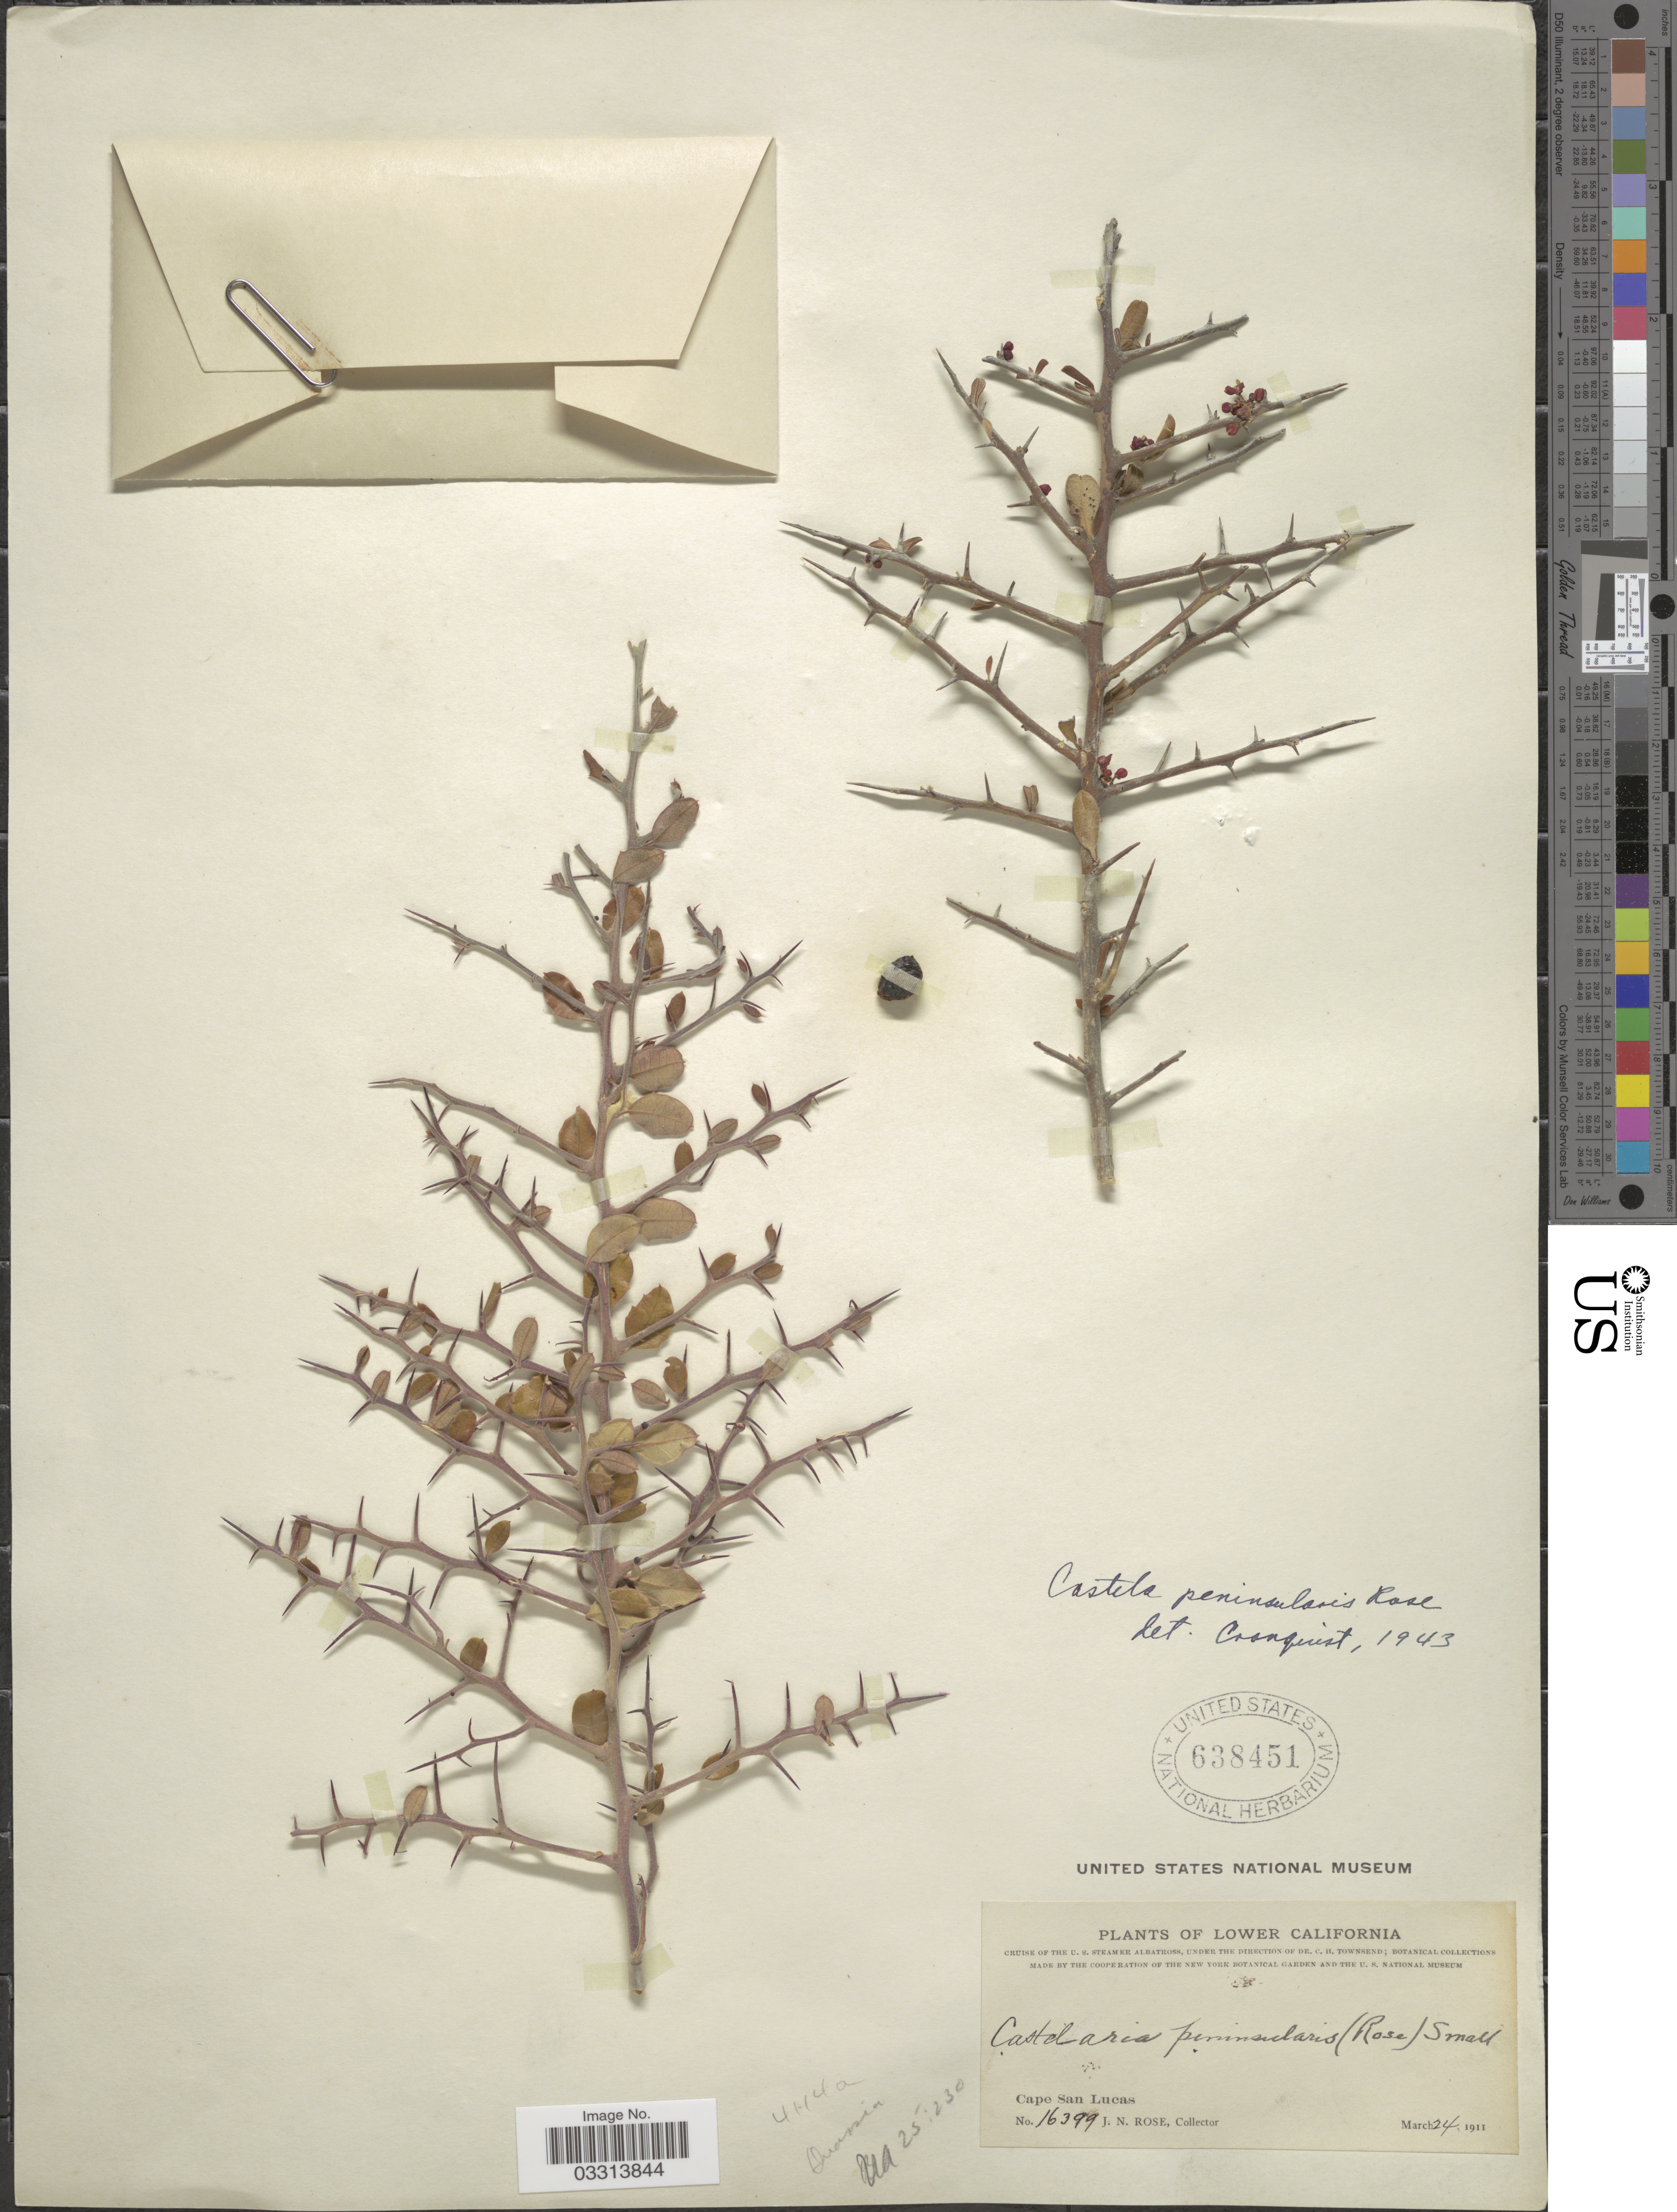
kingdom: Plantae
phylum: Tracheophyta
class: Magnoliopsida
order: Sapindales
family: Simaroubaceae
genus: Castela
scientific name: Castela peninsularis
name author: Rose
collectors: J. N. Rose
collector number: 16399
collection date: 1911-03-24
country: Mexico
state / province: Baja California Sur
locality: Cape San Lucas.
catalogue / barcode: US 538451